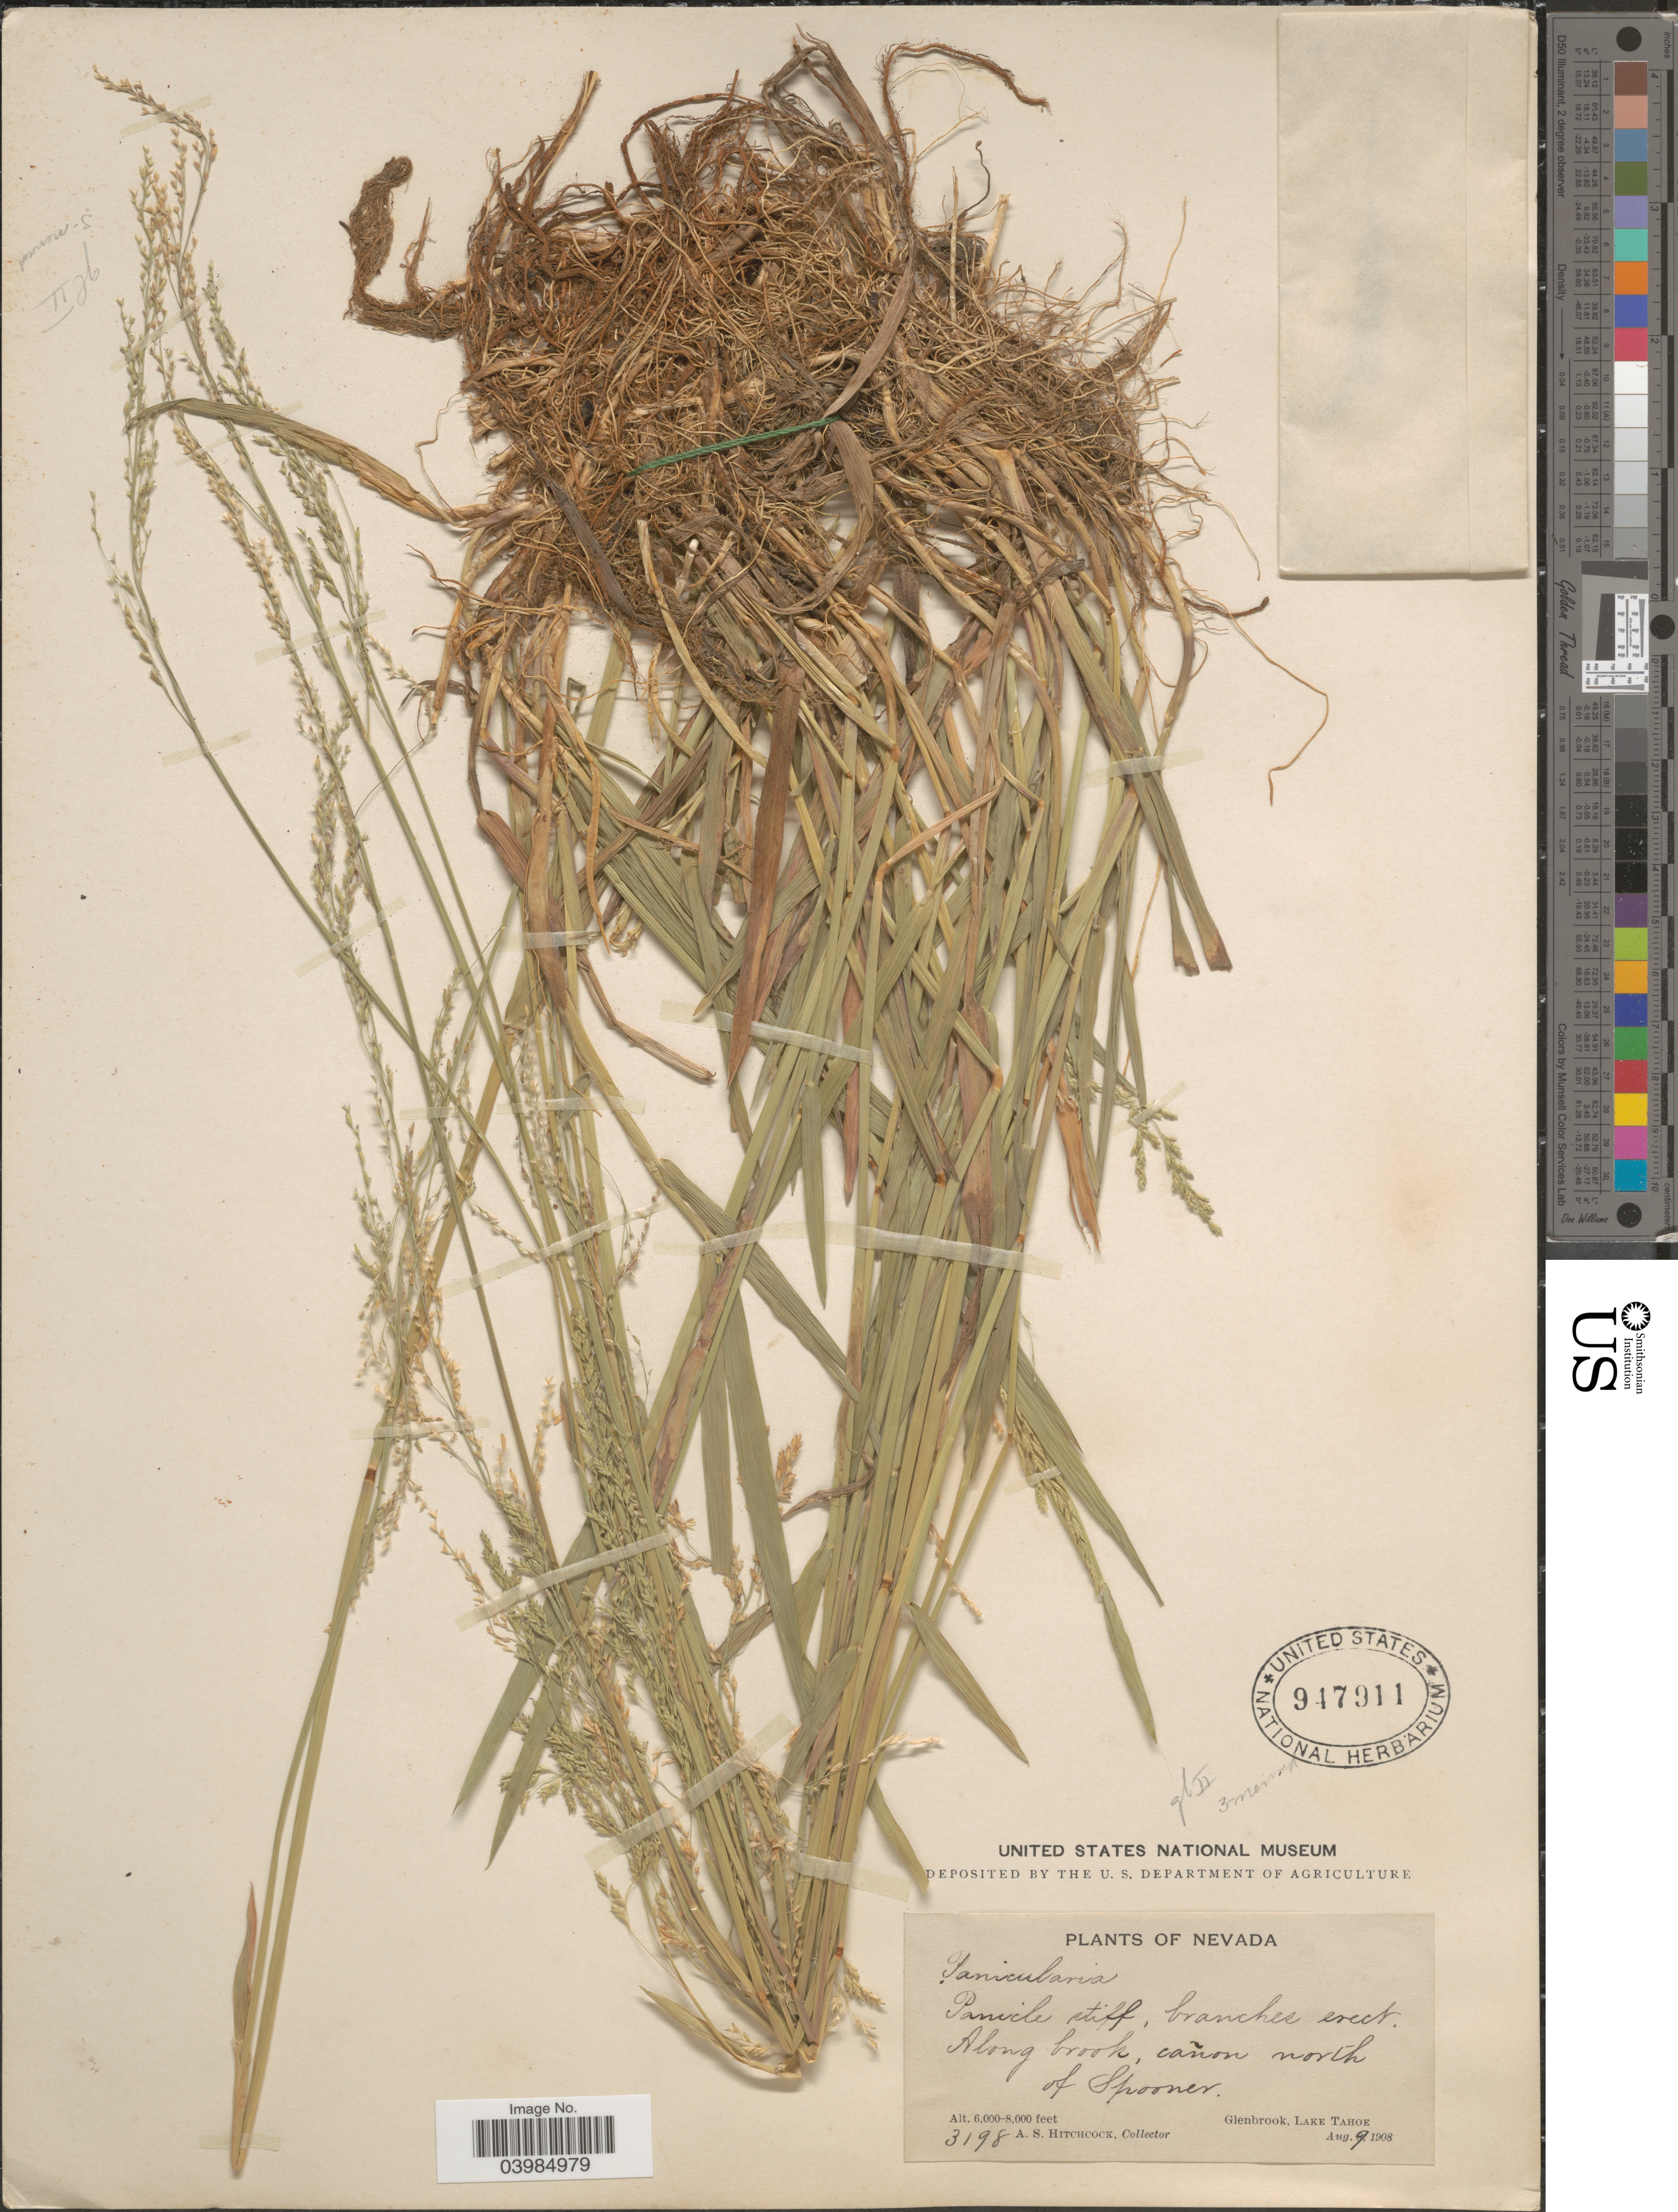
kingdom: Plantae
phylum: Tracheophyta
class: Liliopsida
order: Poales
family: Poaceae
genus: Glyceria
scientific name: Glyceria sp.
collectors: A. S. Hitchcock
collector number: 3198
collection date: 1908-08-09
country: United States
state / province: Nevada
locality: Along brook, cañon north of Spooner. Glenbrook, Lake Tahoe.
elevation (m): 1829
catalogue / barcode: US 947911